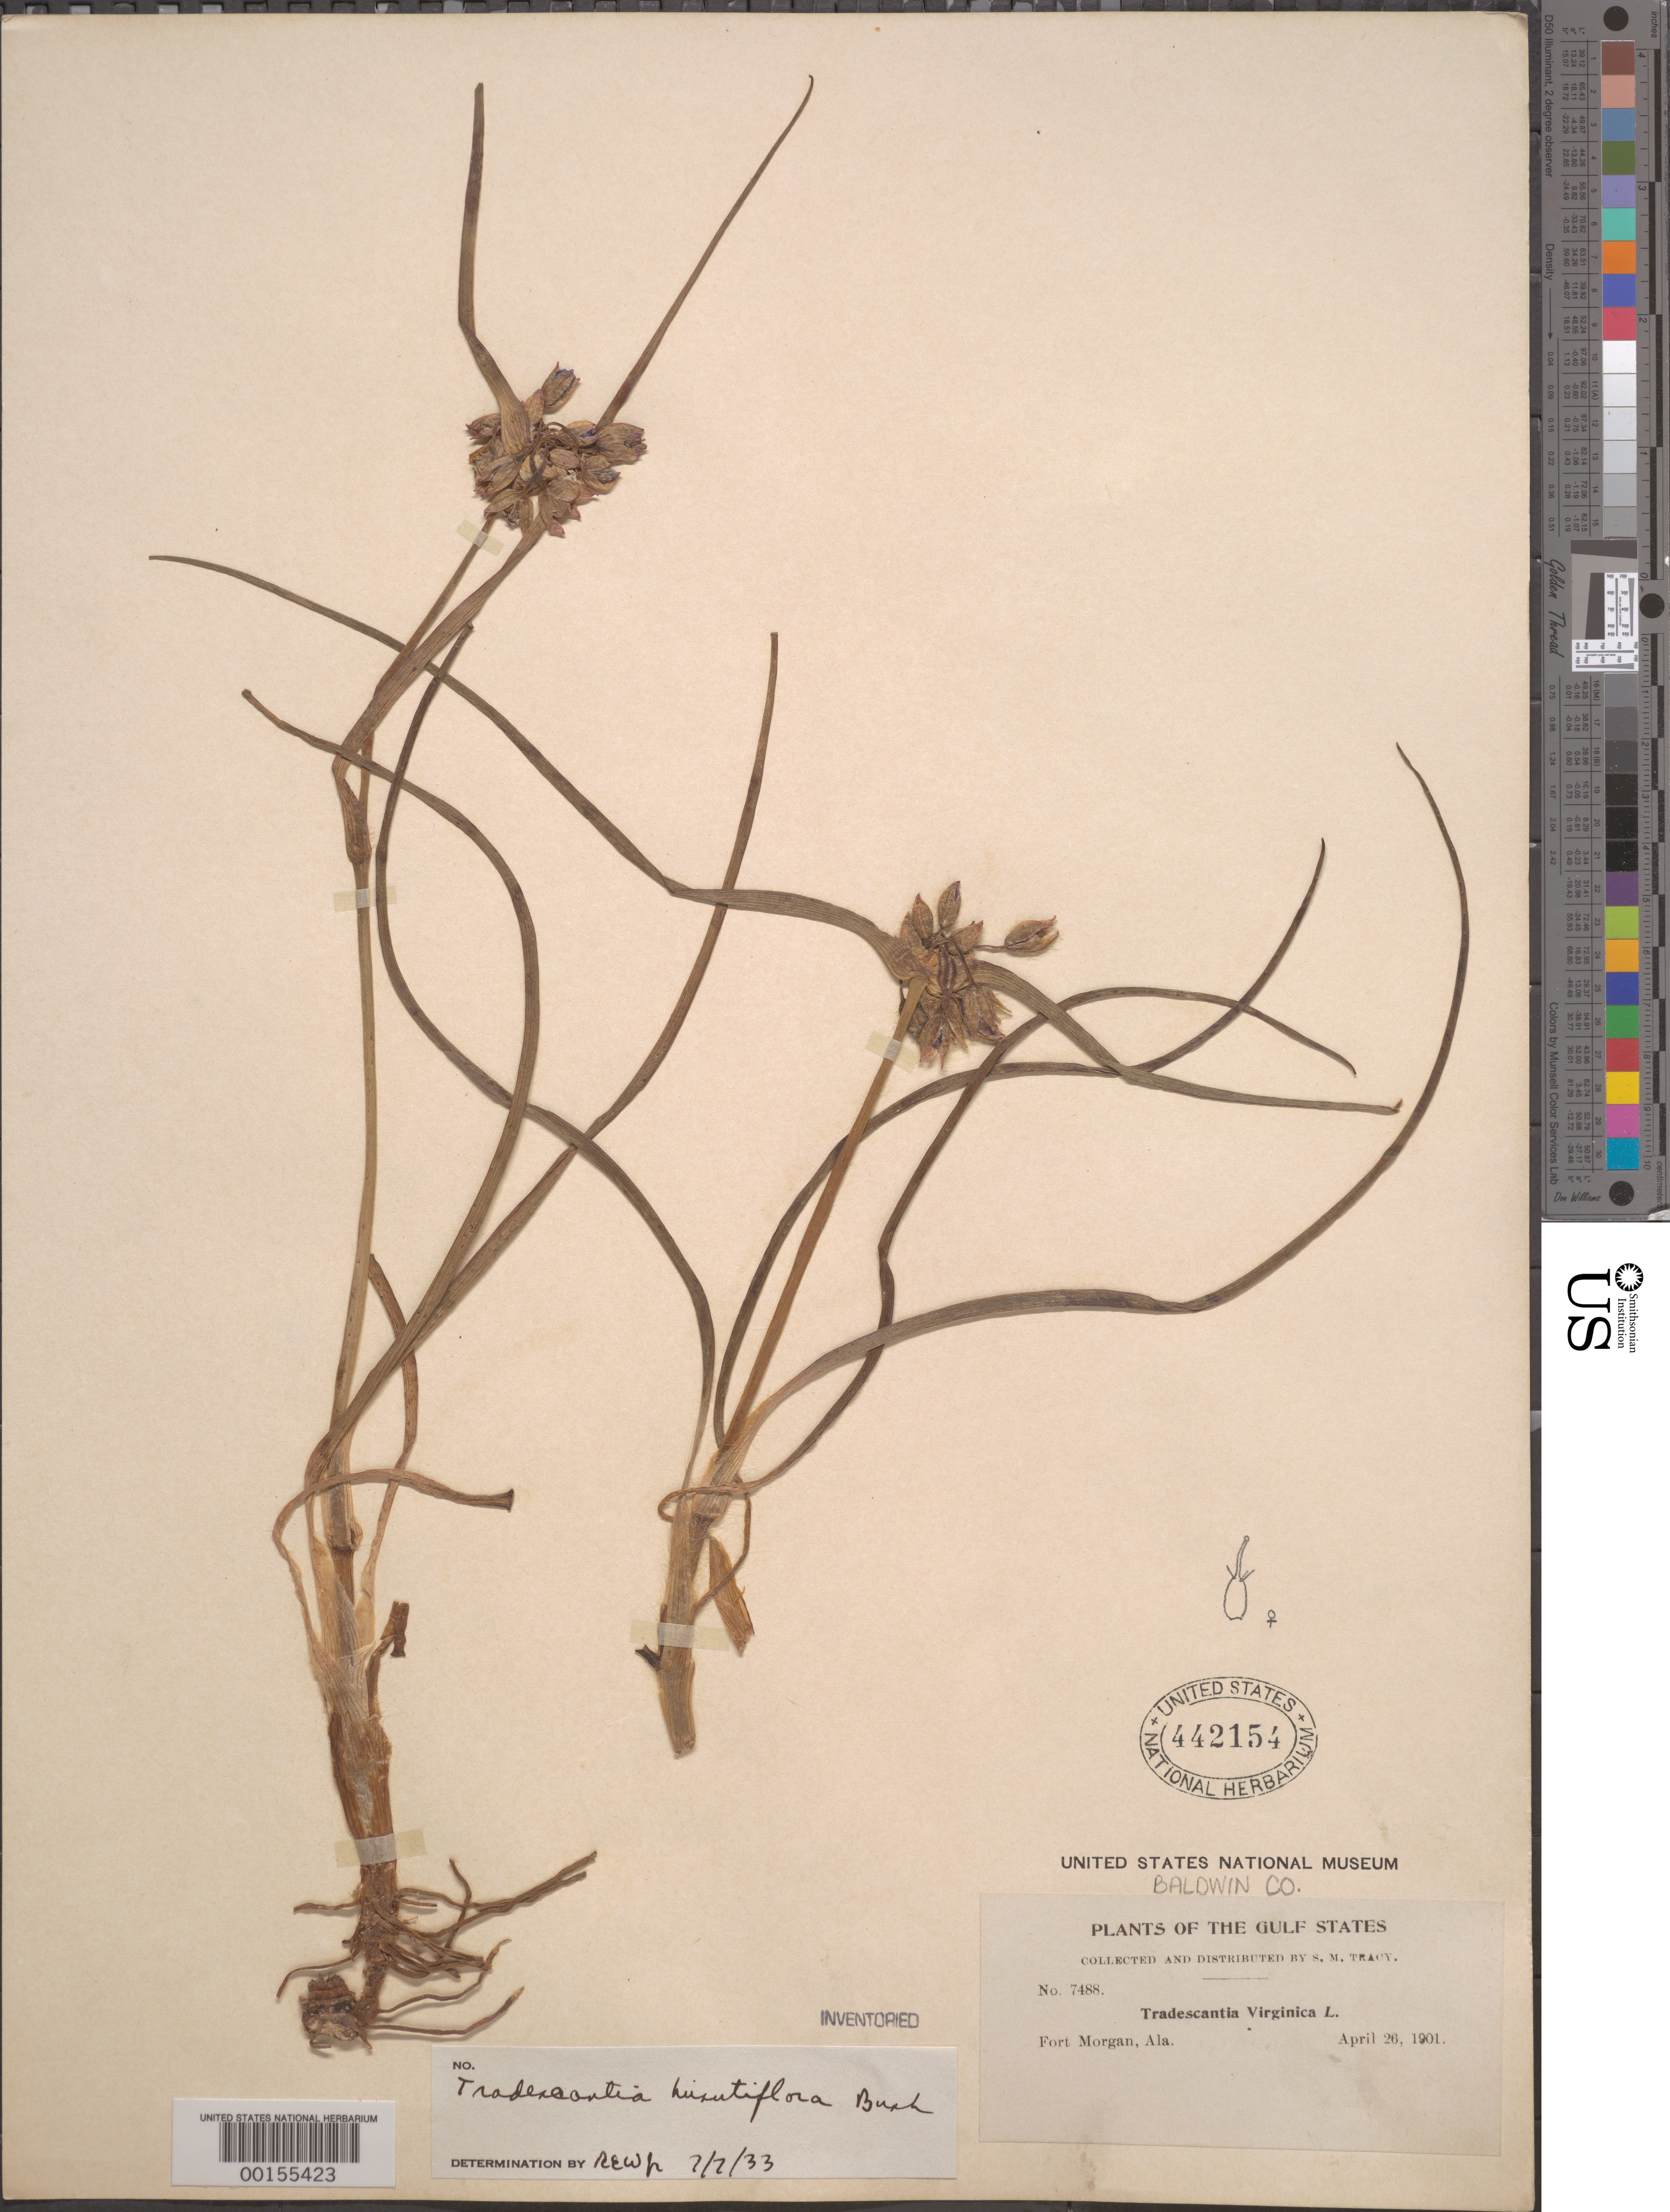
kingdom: Plantae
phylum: Tracheophyta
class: Liliopsida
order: Commelinales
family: Commelinaceae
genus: Tradescantia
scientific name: Tradescantia hirsutiflora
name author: Bush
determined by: REW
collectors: S. M. Tracy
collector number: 7488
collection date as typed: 26 Apr 1901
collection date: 1901-04-26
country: United States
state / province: Alabama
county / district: Baldwin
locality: Fort morgan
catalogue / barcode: US 442154